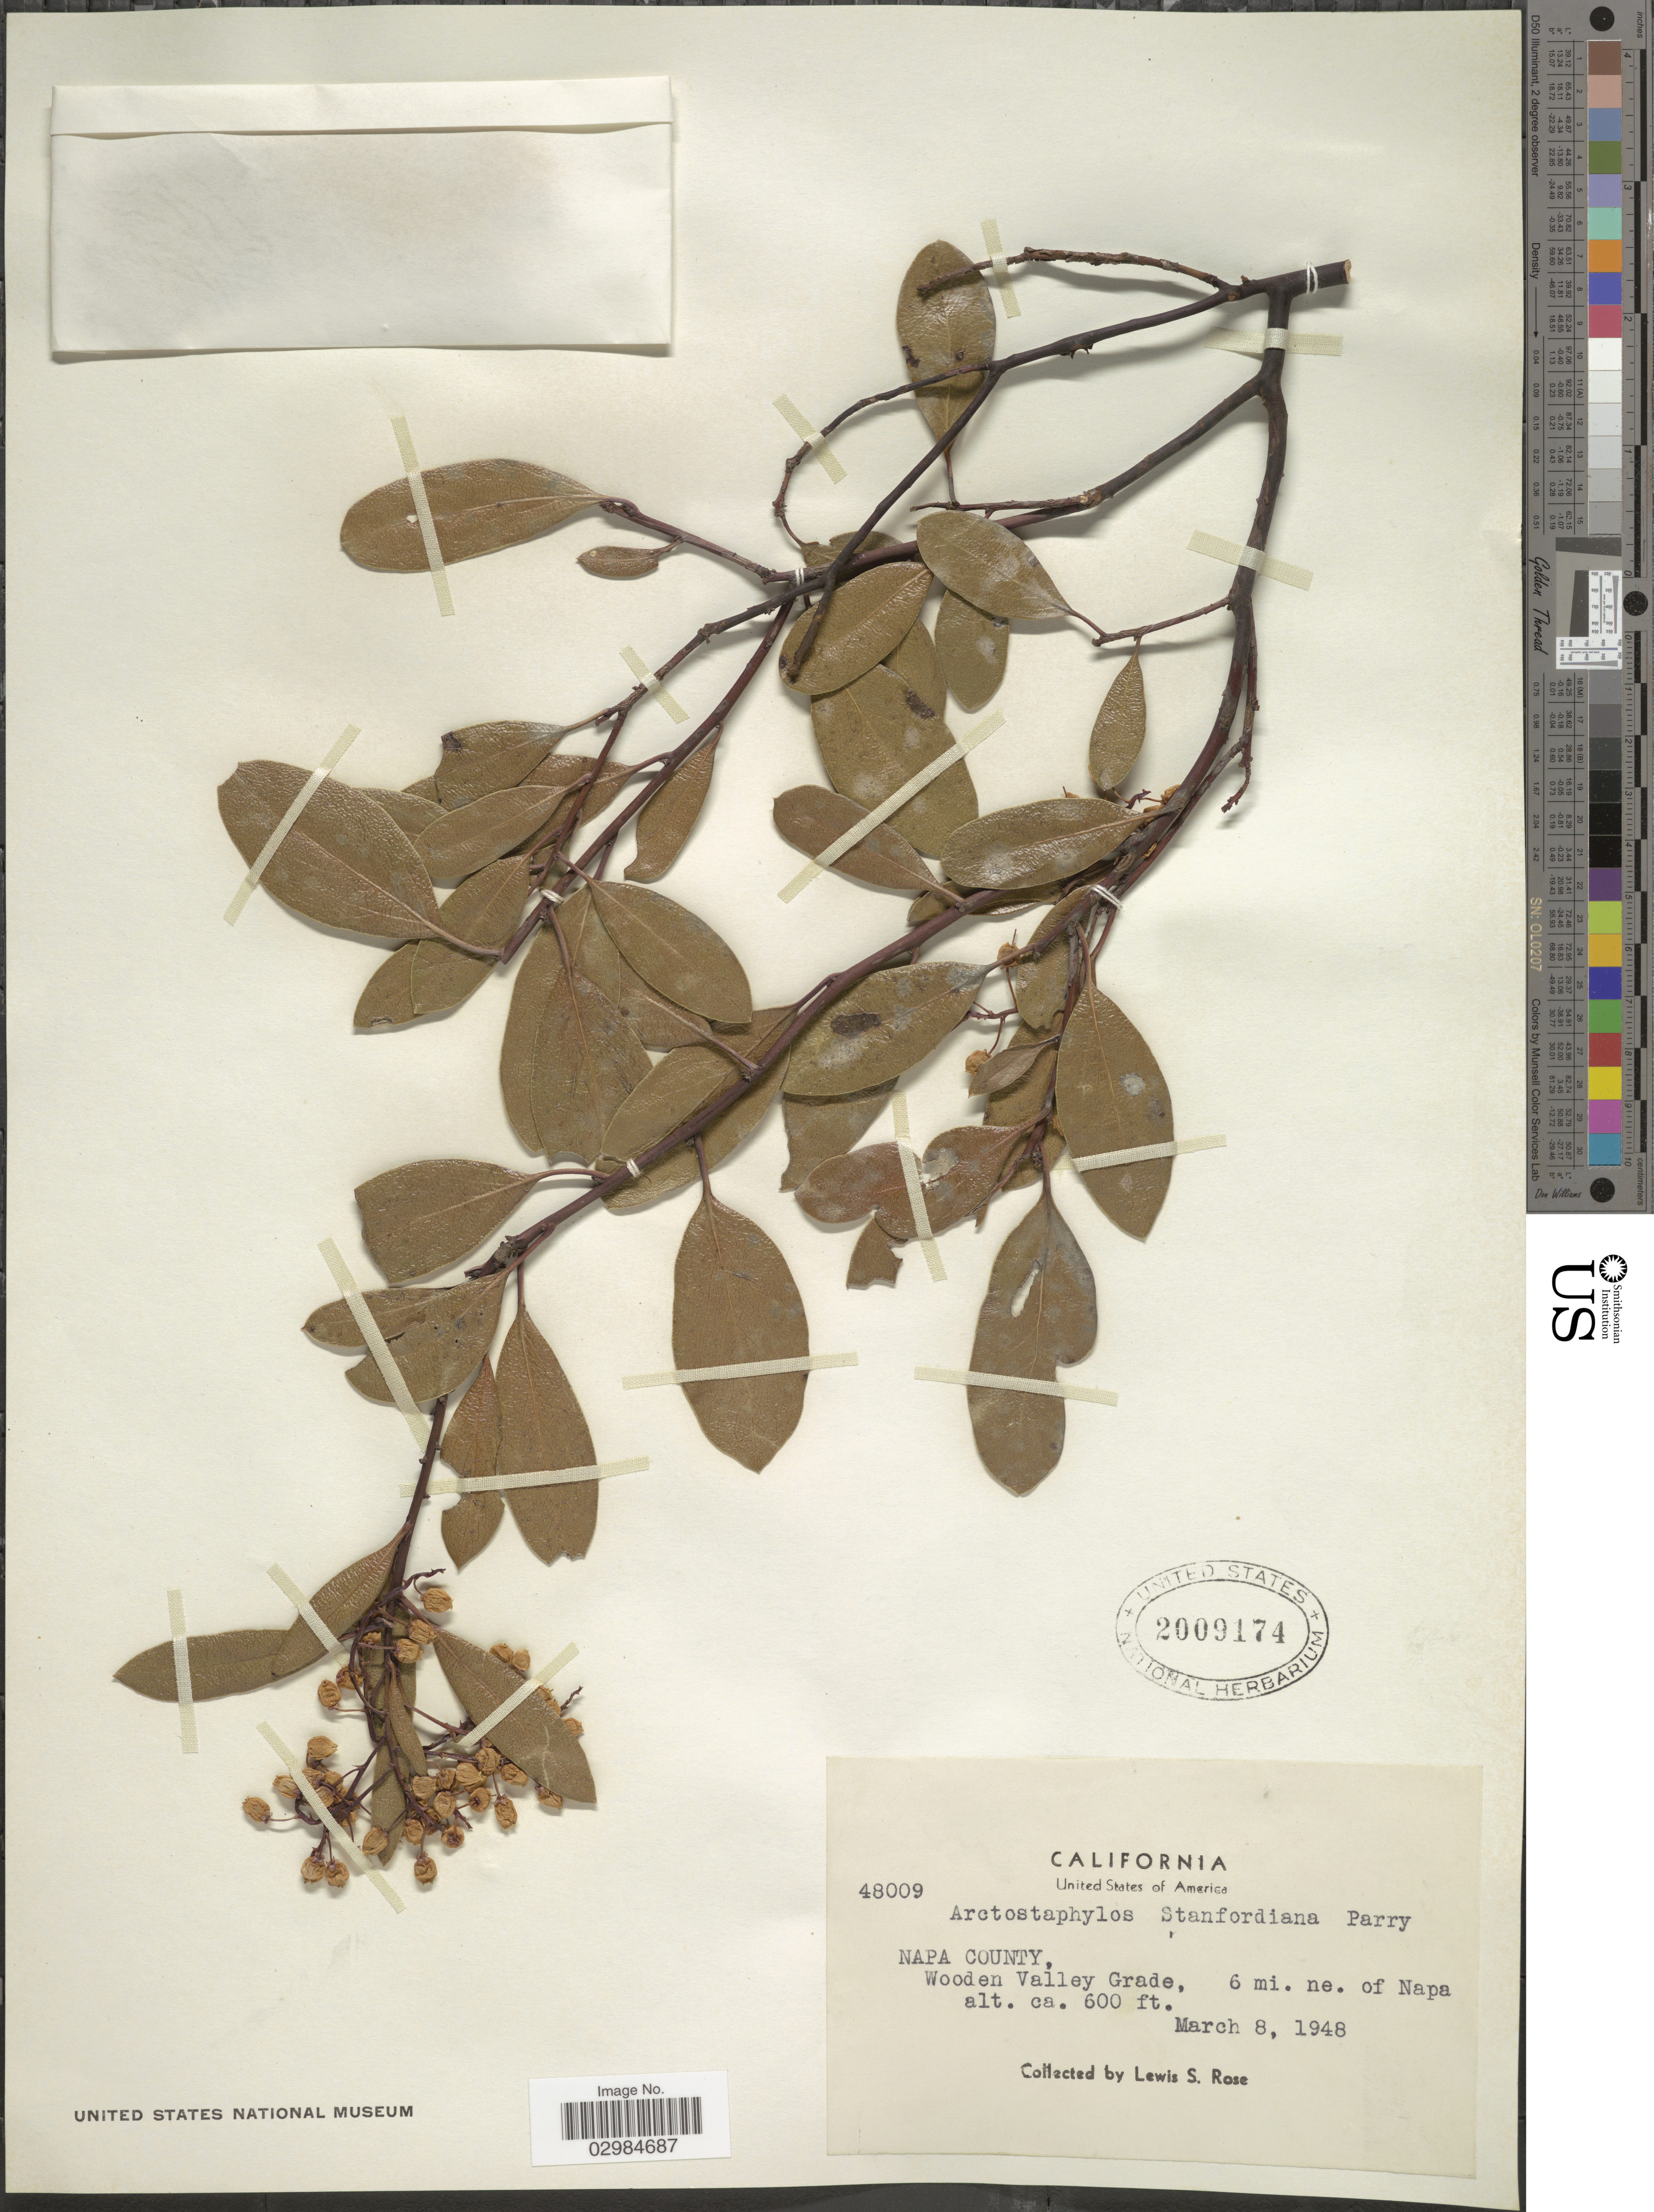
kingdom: Plantae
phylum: Tracheophyta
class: Magnoliopsida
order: Ericales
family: Ericaceae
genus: Arctostaphylos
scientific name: Arctostaphylos stanfordiana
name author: Parry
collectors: L. S. Rose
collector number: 48009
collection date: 1948-03-08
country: United States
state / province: California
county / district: Napa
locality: United States of America. Napa County. Wooden Valley Grade, 6 mi. ne. of Napa.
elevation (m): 183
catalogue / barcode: US 2009174